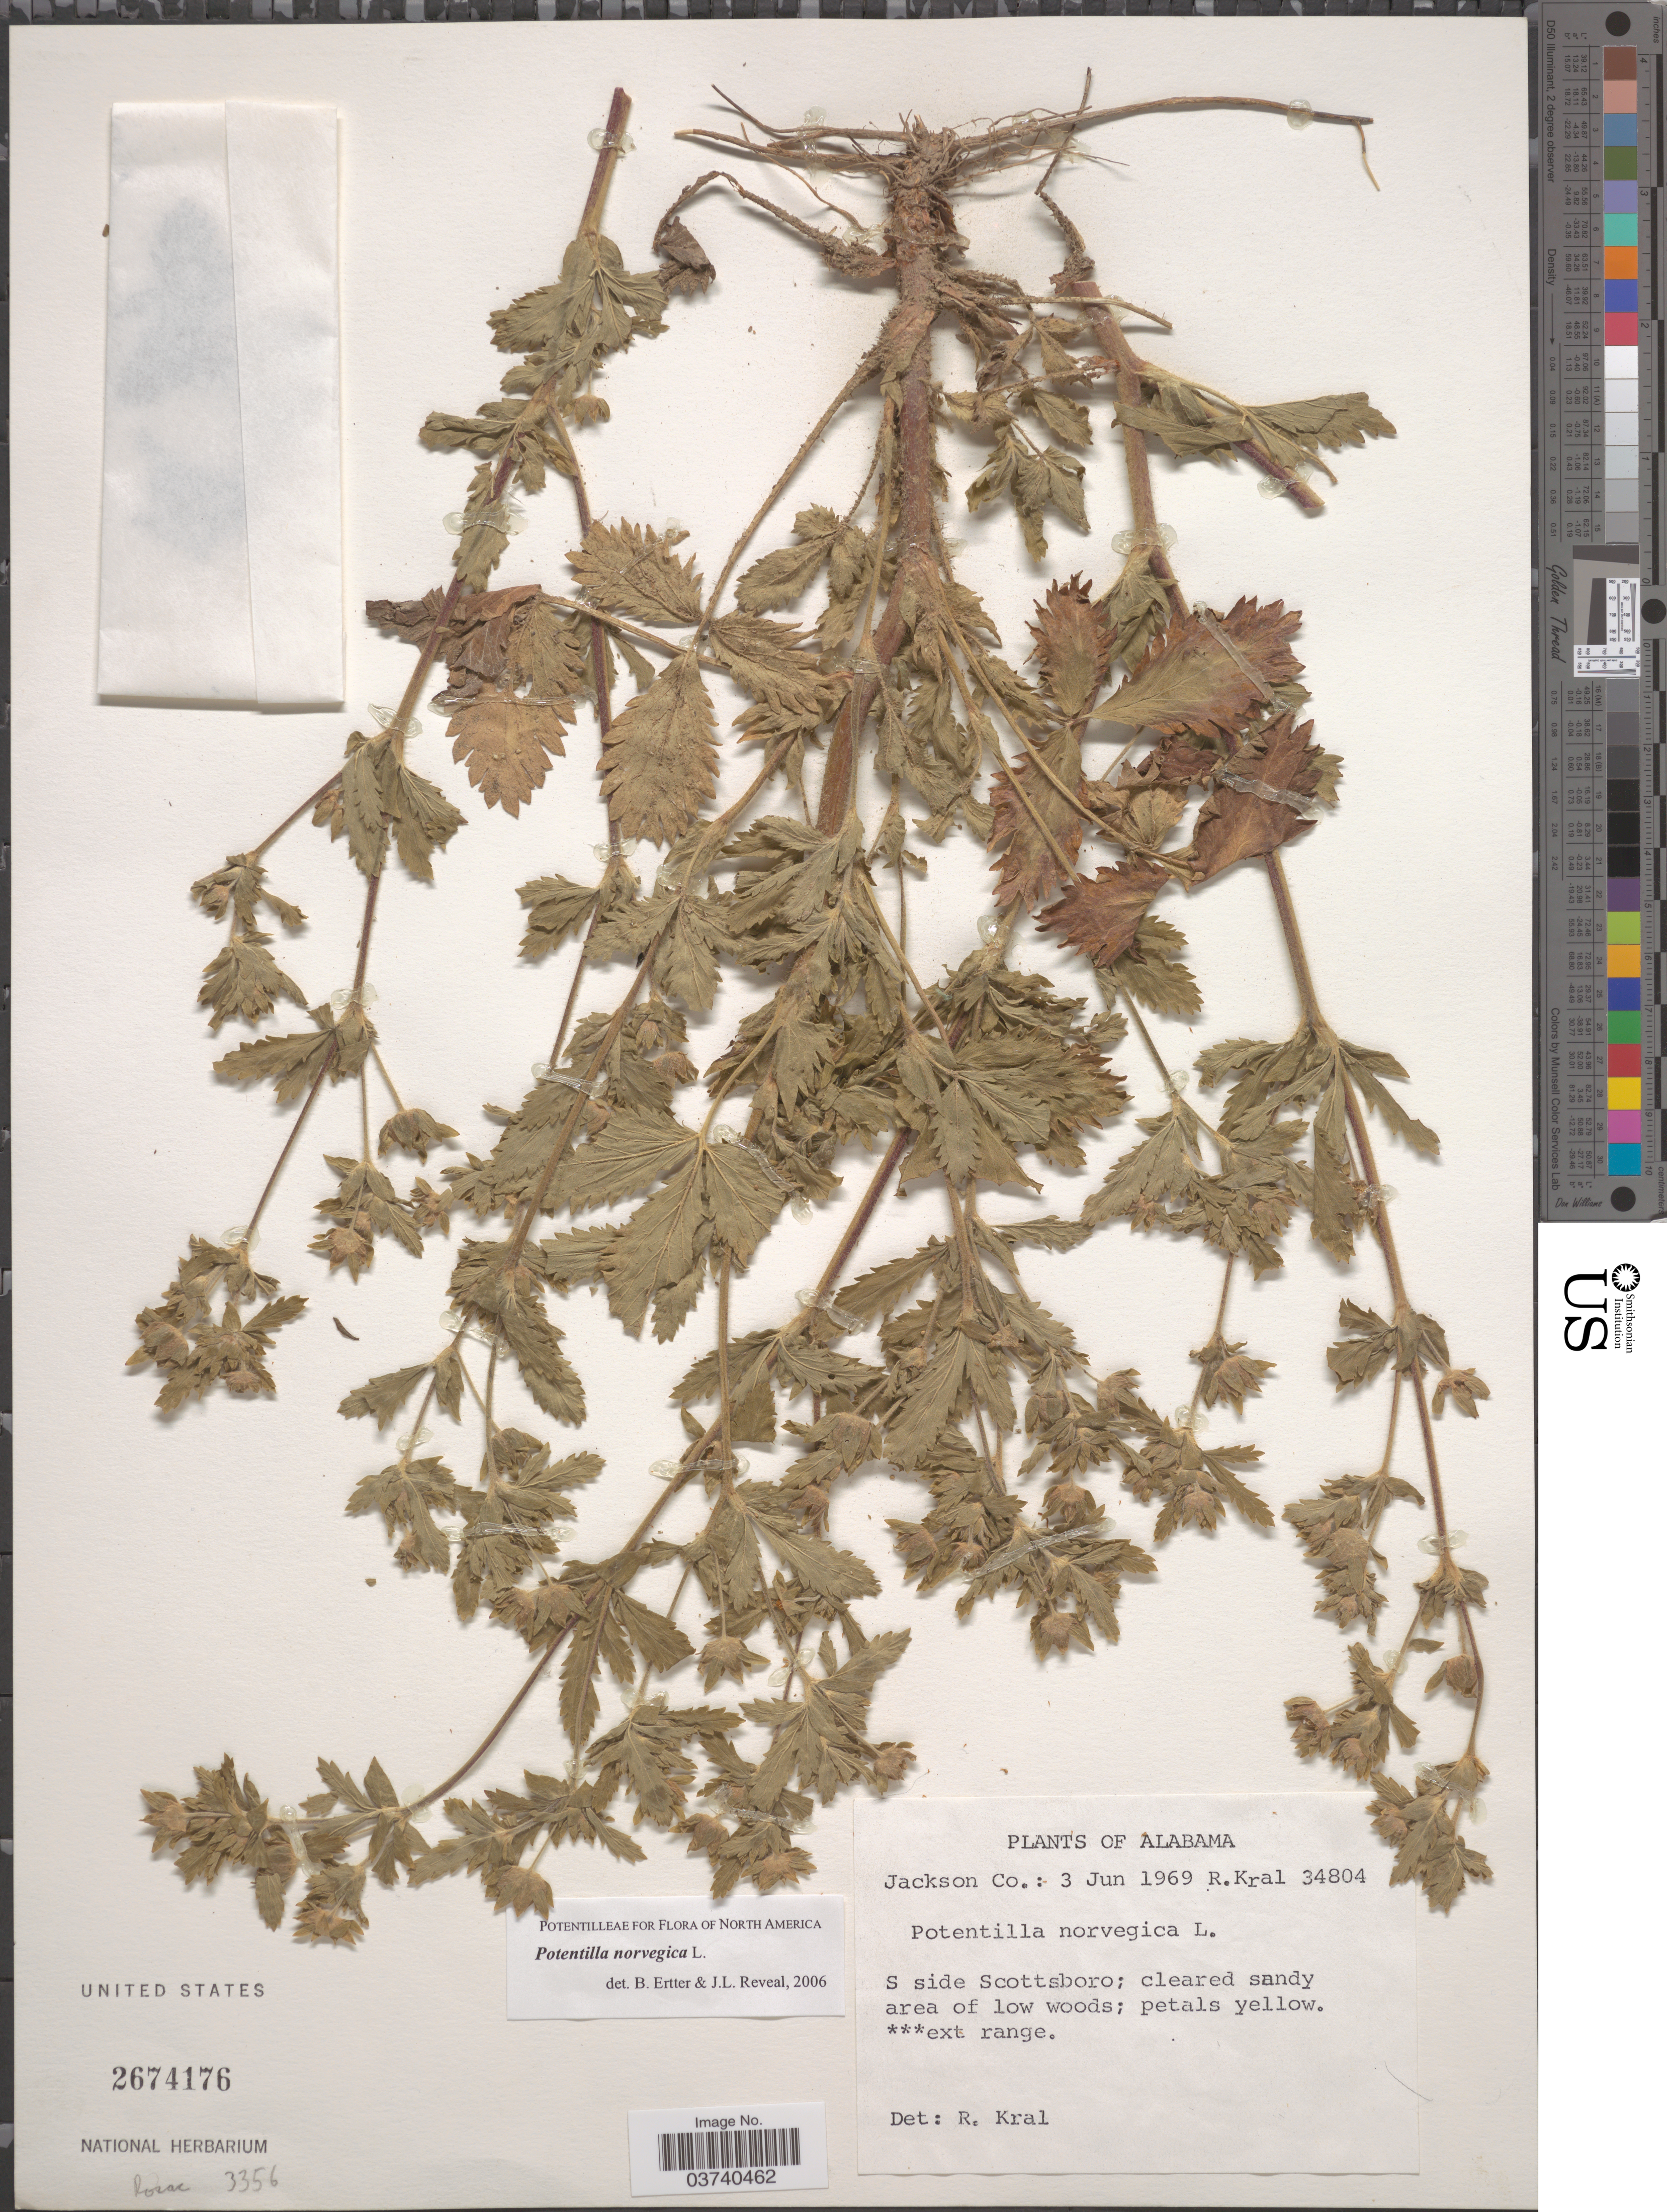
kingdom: Plantae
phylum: Tracheophyta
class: Magnoliopsida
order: Rosales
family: Rosaceae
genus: Potentilla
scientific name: Potentilla norvegica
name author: L.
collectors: R. Kral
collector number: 34804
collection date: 1969-06-03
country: United States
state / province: Alabama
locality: Jackson Co. S side Scottsboro.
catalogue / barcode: US 2674176